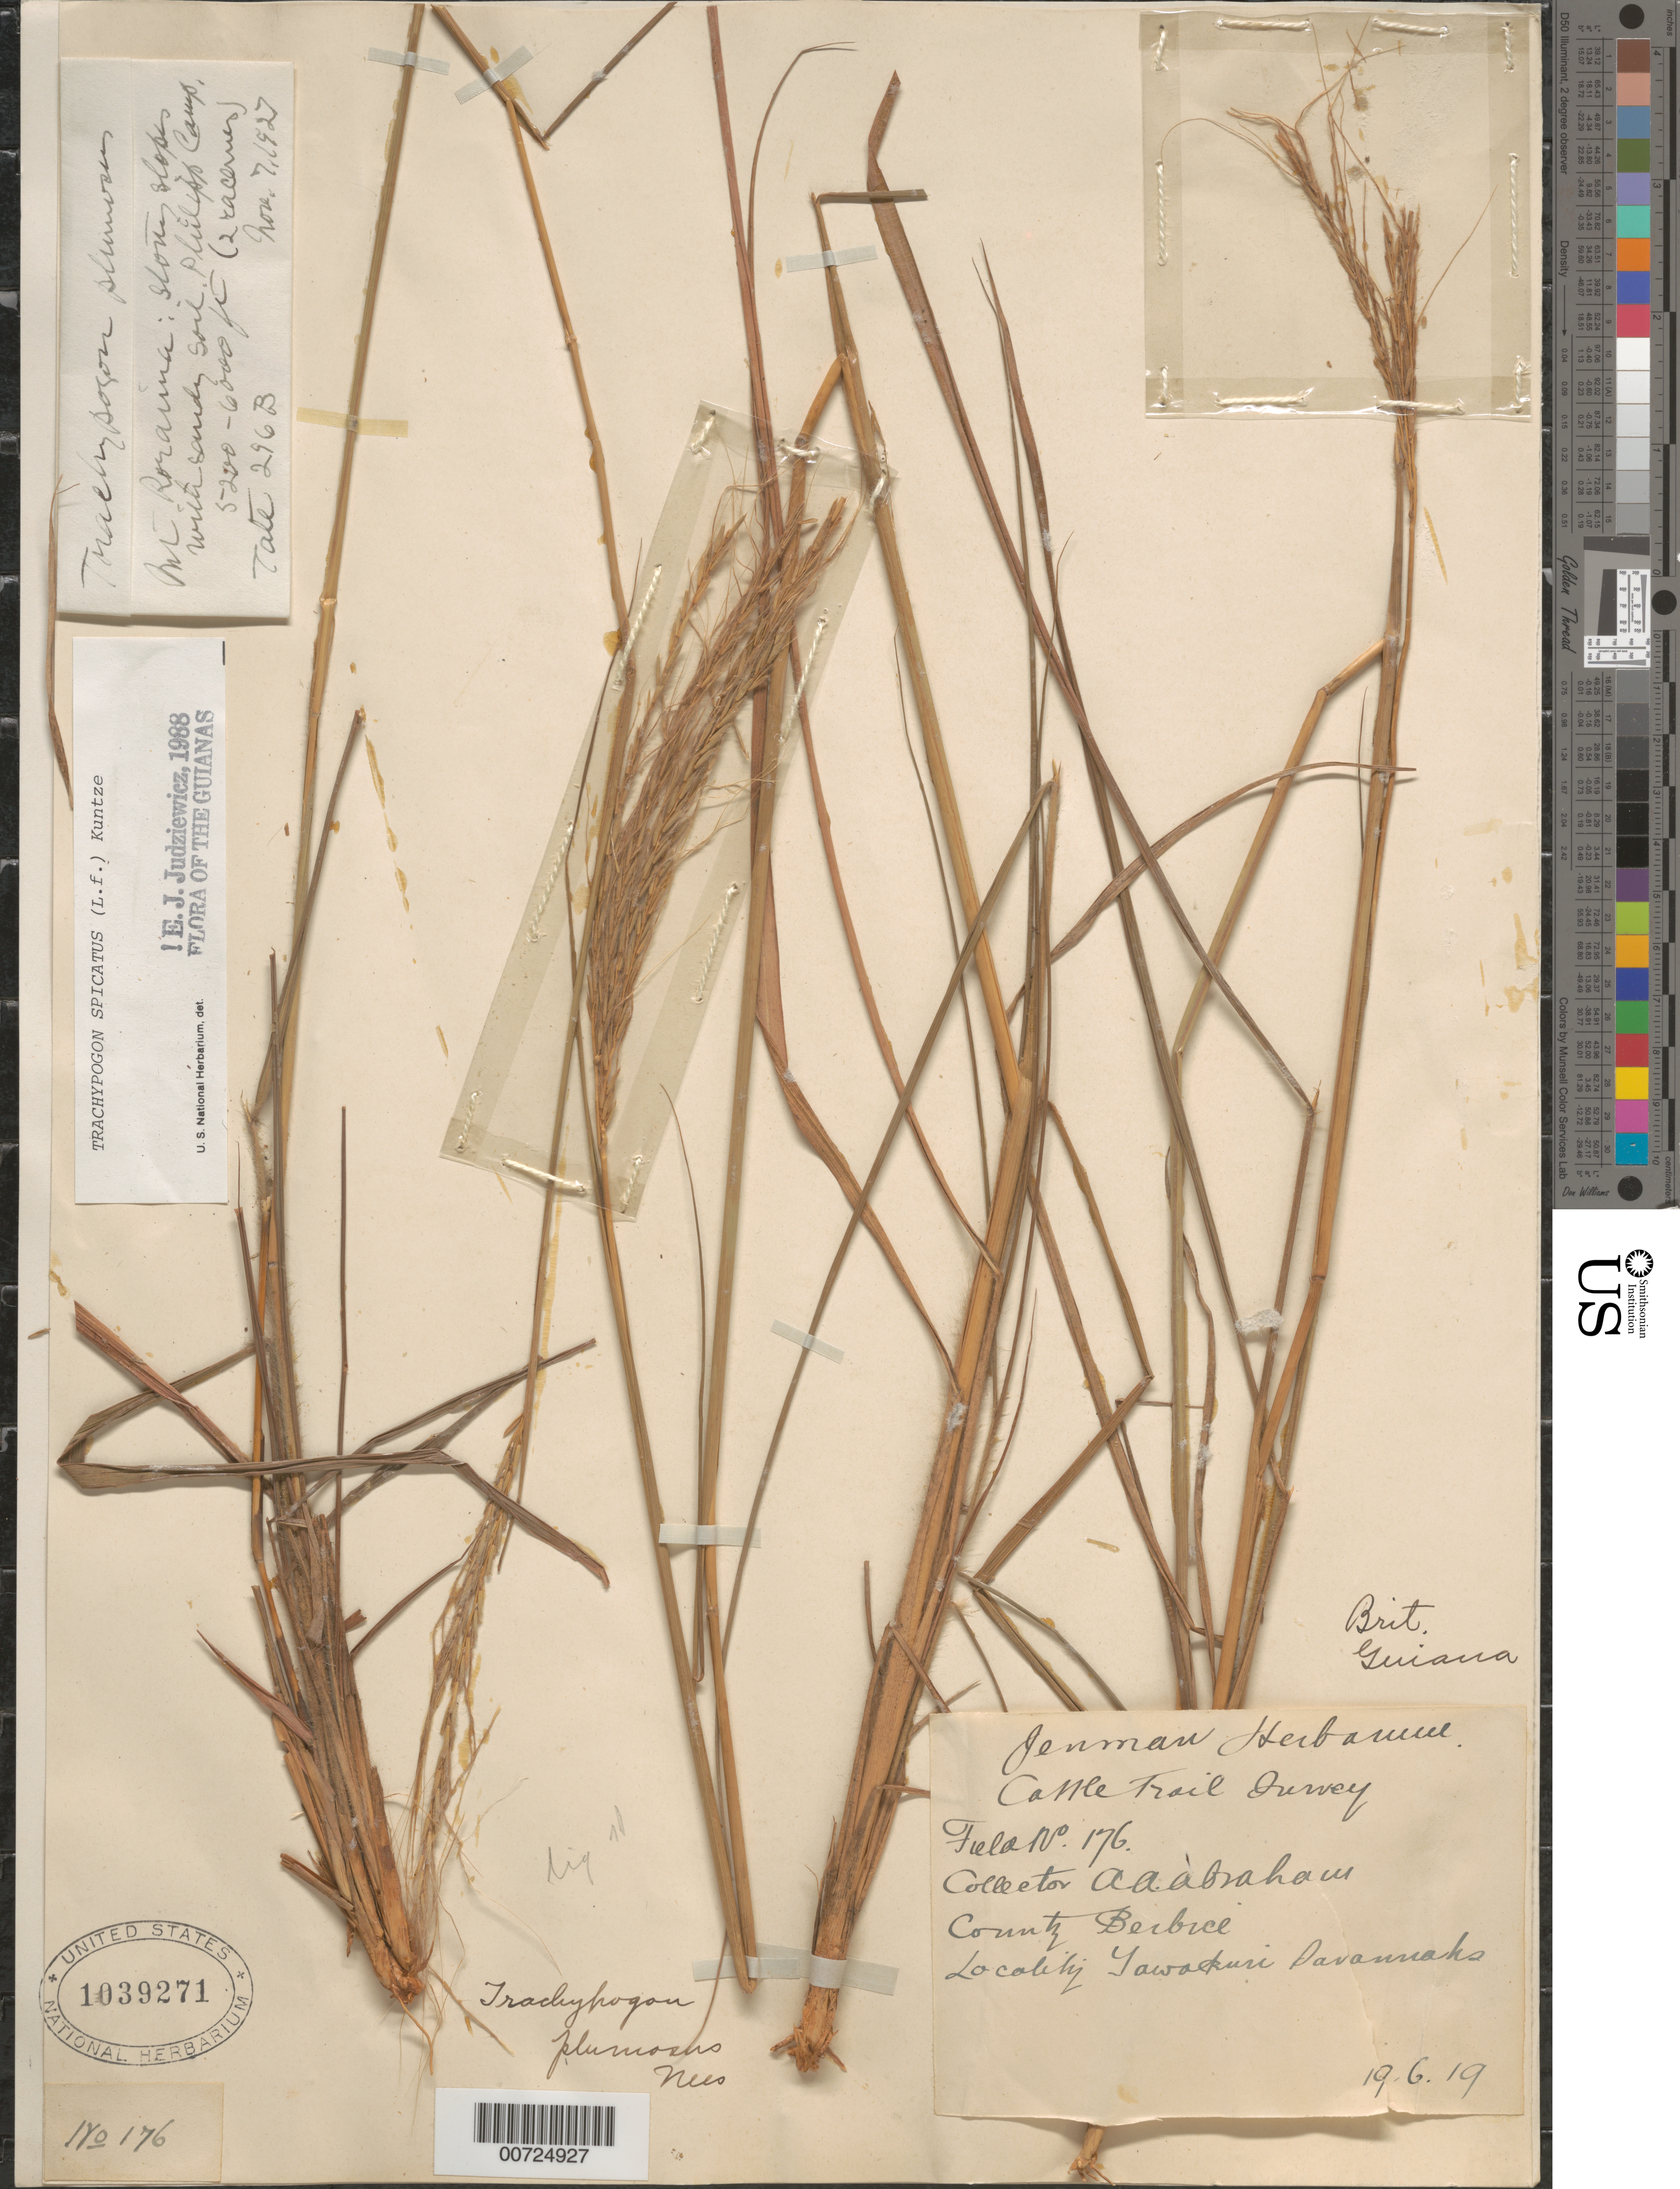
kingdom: Plantae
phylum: Tracheophyta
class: Liliopsida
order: Poales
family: Poaceae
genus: Trachypogon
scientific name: Trachypogon spicatus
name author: (L. f.) Kuntze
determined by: Judziewicz, E. J.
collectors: A. A. Abraham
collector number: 176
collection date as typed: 19-Jun-19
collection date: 1919-06-19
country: Guyana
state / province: U. Demerara-Berbice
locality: Yawakuri Savannas, Berbice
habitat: Savanna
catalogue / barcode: US 1039271